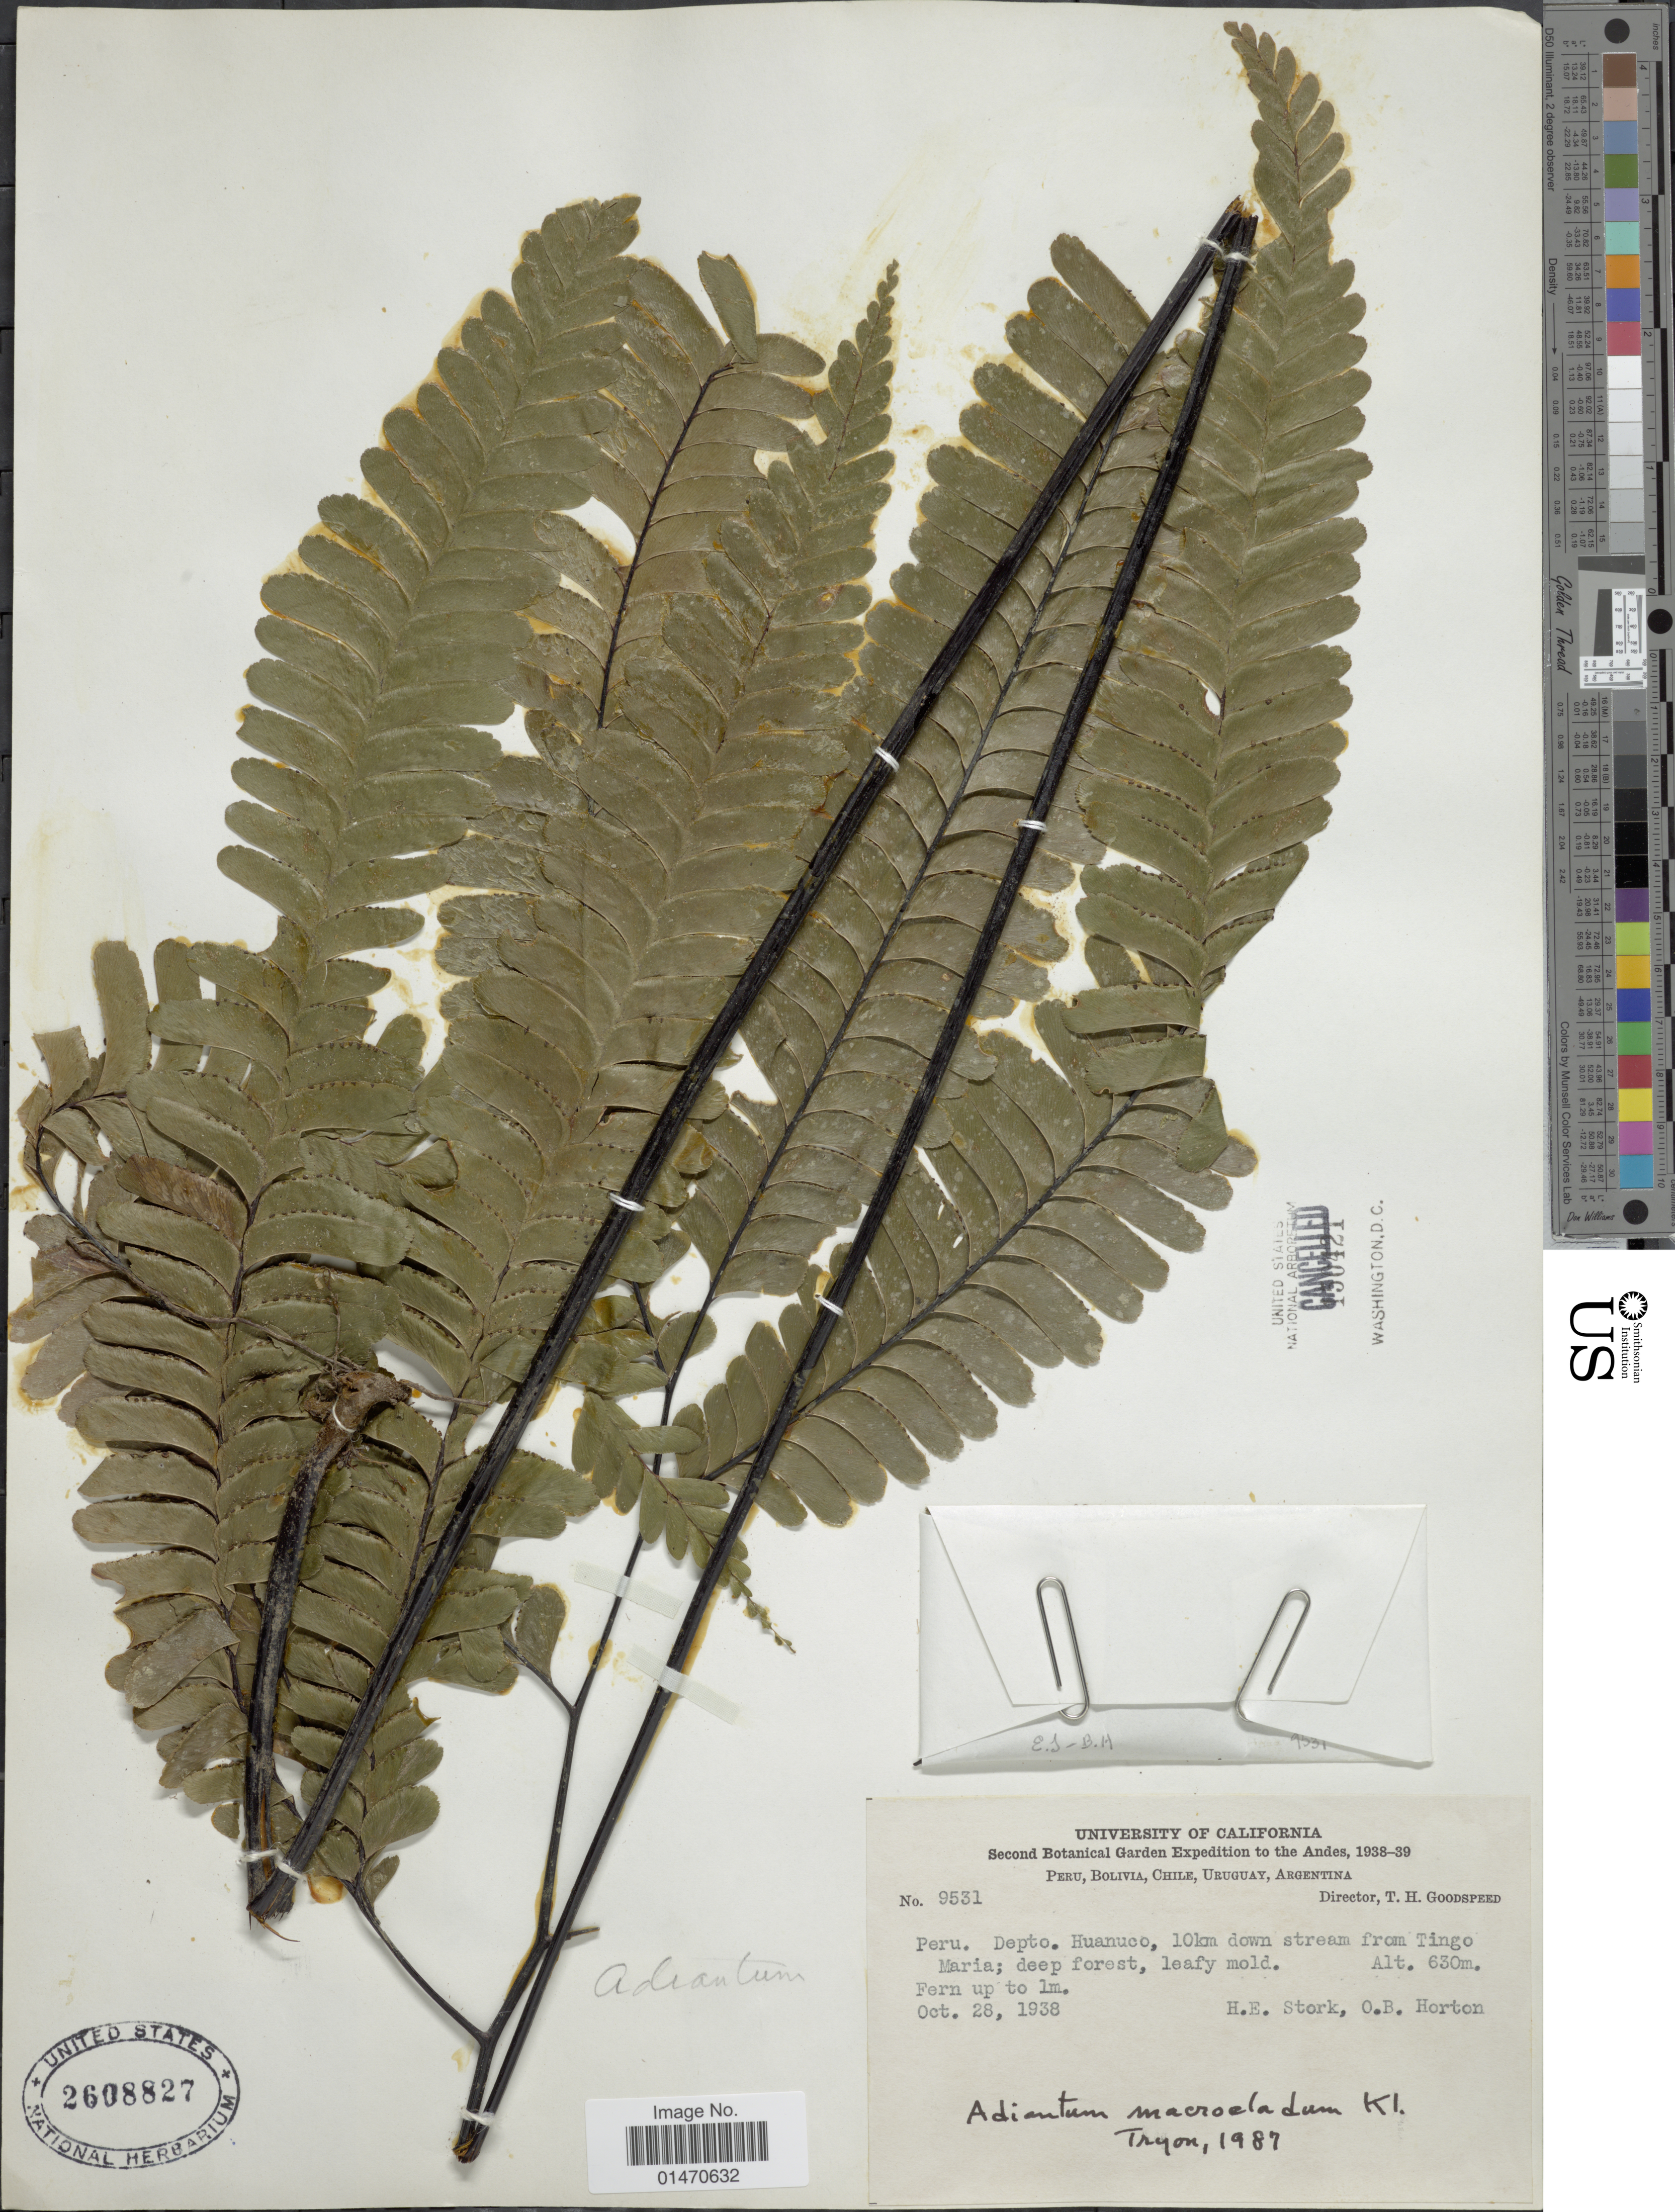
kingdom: Plantae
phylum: Tracheophyta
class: Polypodiopsida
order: Polypodiales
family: Pteridaceae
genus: Adiantum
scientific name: Adiantum macrocladum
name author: Klotzsch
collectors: H. E. Stork & O. B. Horton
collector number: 9531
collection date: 1938-10-28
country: Peru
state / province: Huánuco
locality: Peru, Depto. Huanuco, 10km down stream from Tingo Maria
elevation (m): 630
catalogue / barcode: US 2608827